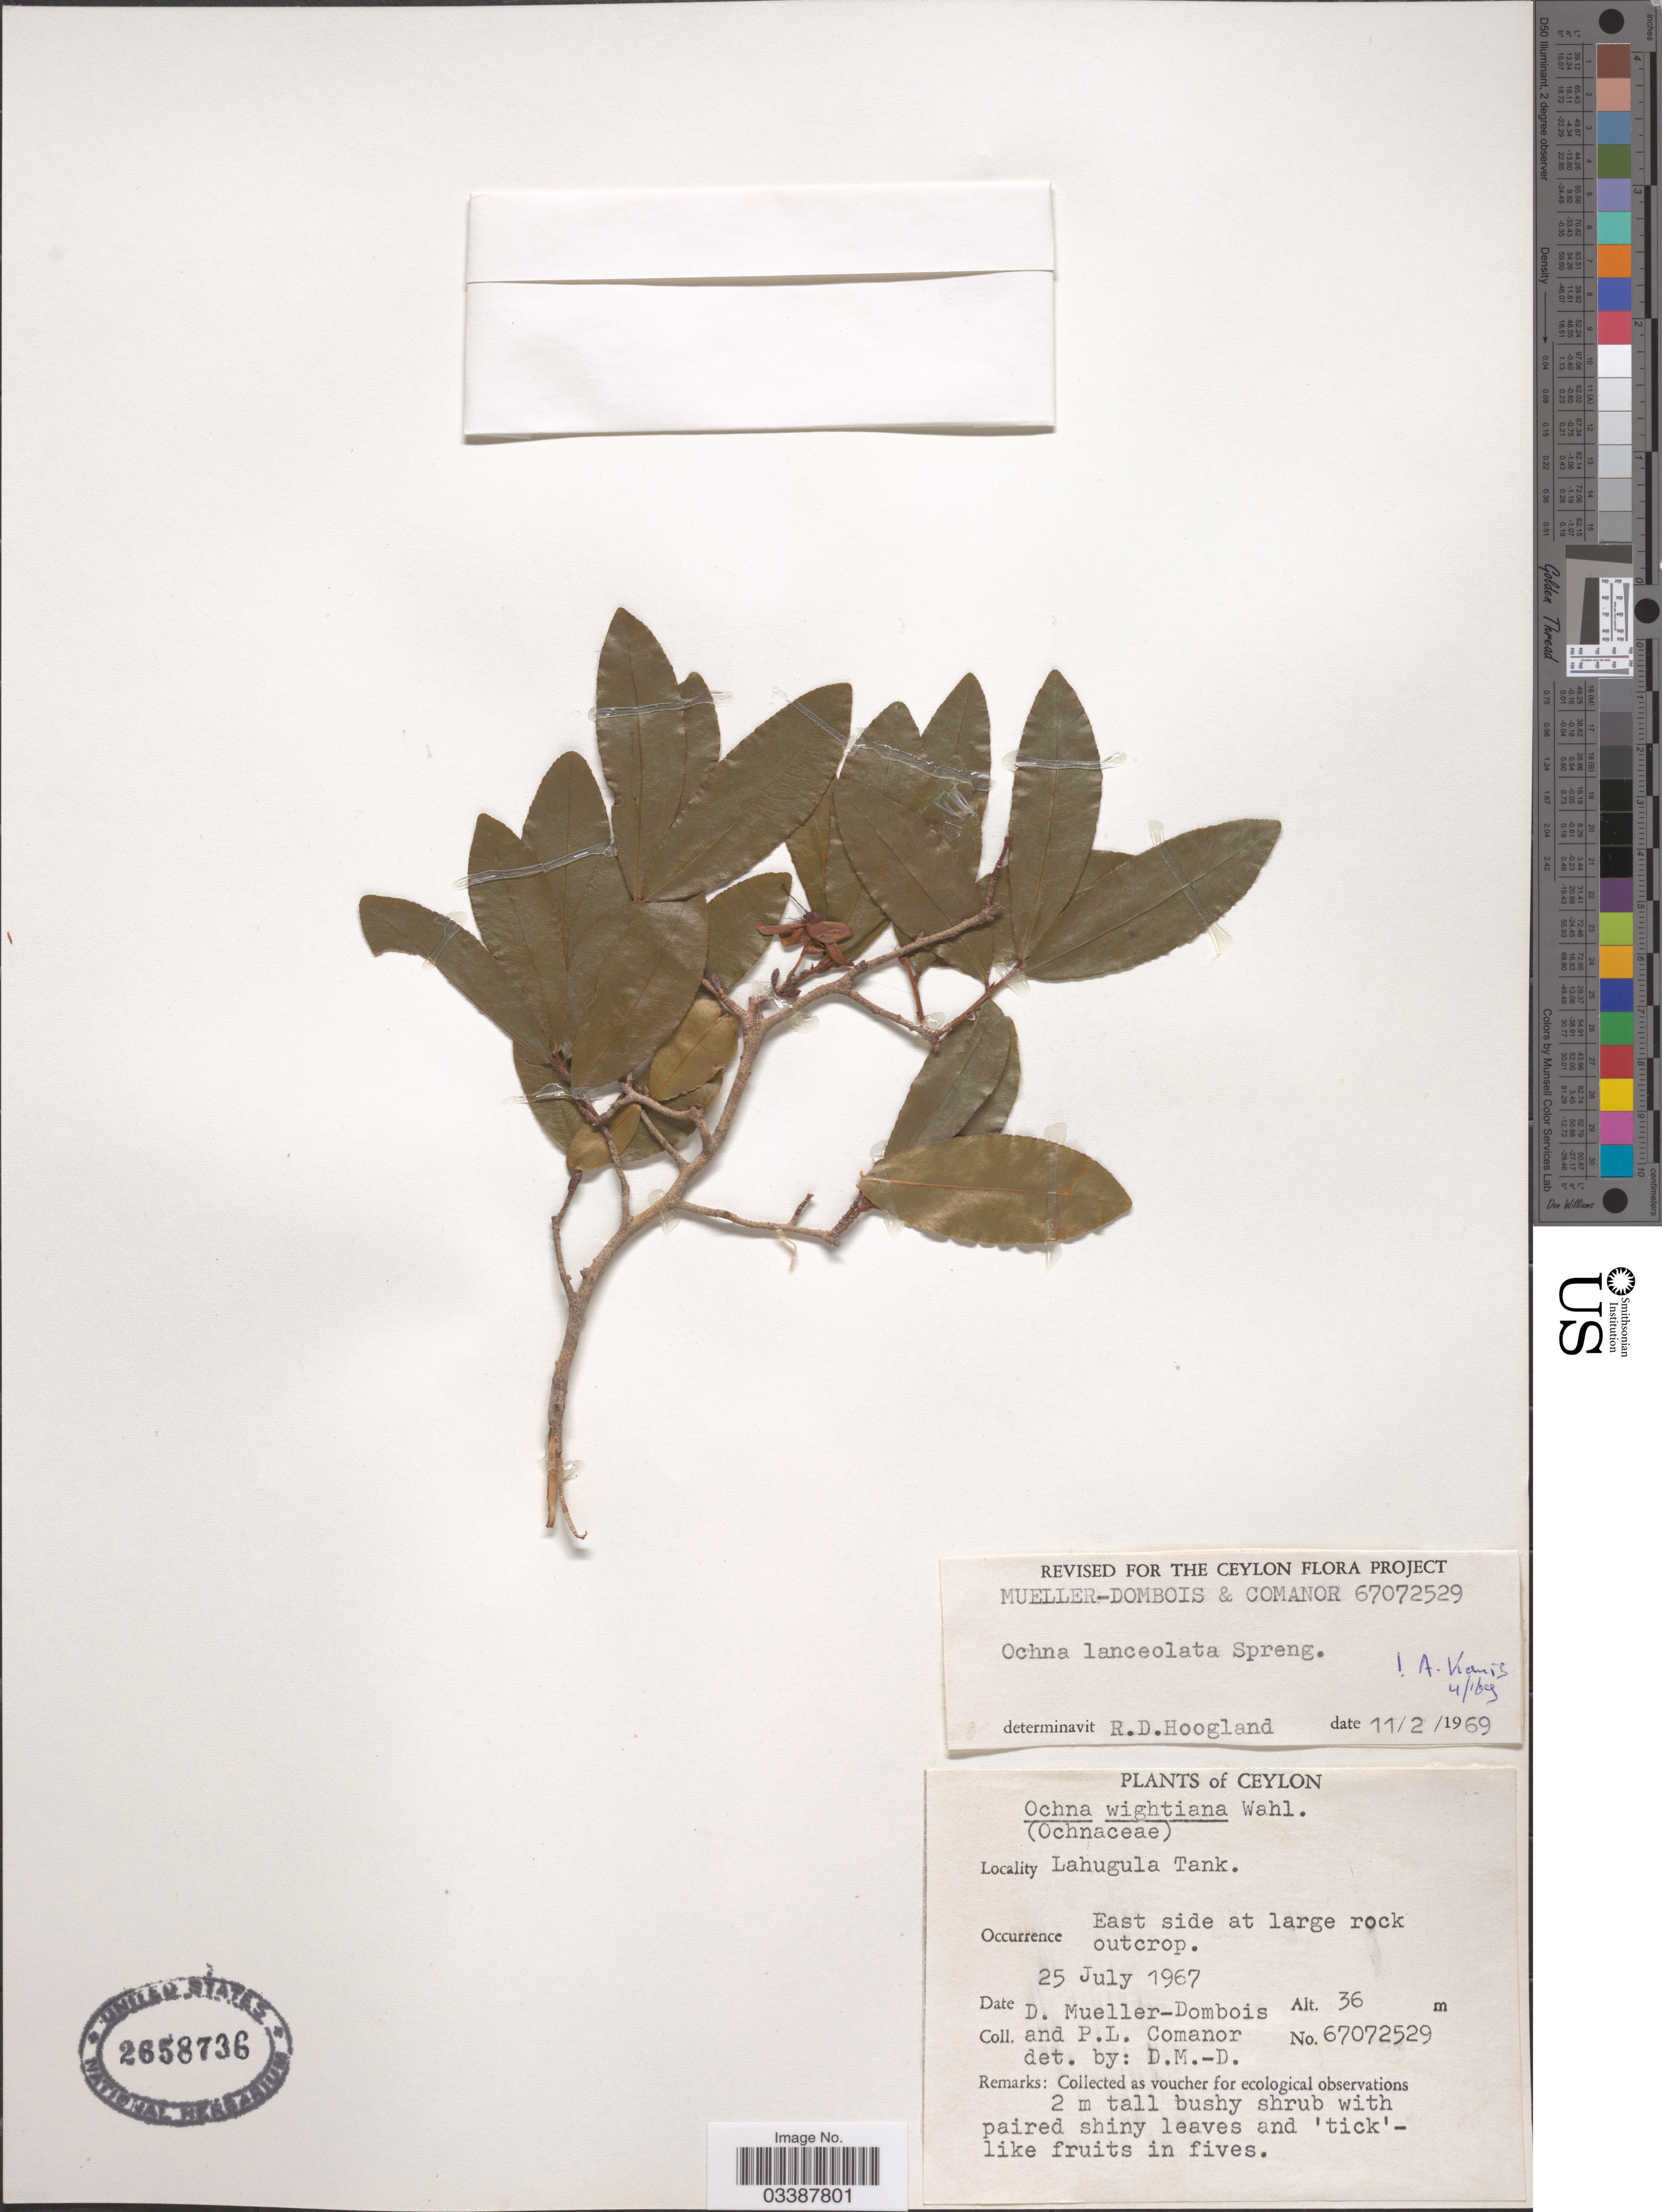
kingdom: Plantae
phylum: Tracheophyta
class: Magnoliopsida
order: Malpighiales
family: Ochnaceae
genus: Ochna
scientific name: Ochna lanceolata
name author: Spreng.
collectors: D. Mueller-Dombois & P. Comanor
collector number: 67072529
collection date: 1967-07-25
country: Sri Lanka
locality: Ceylon. Lahugala Tank. East side at large rock outcrop.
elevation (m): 36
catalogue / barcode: US 2658736